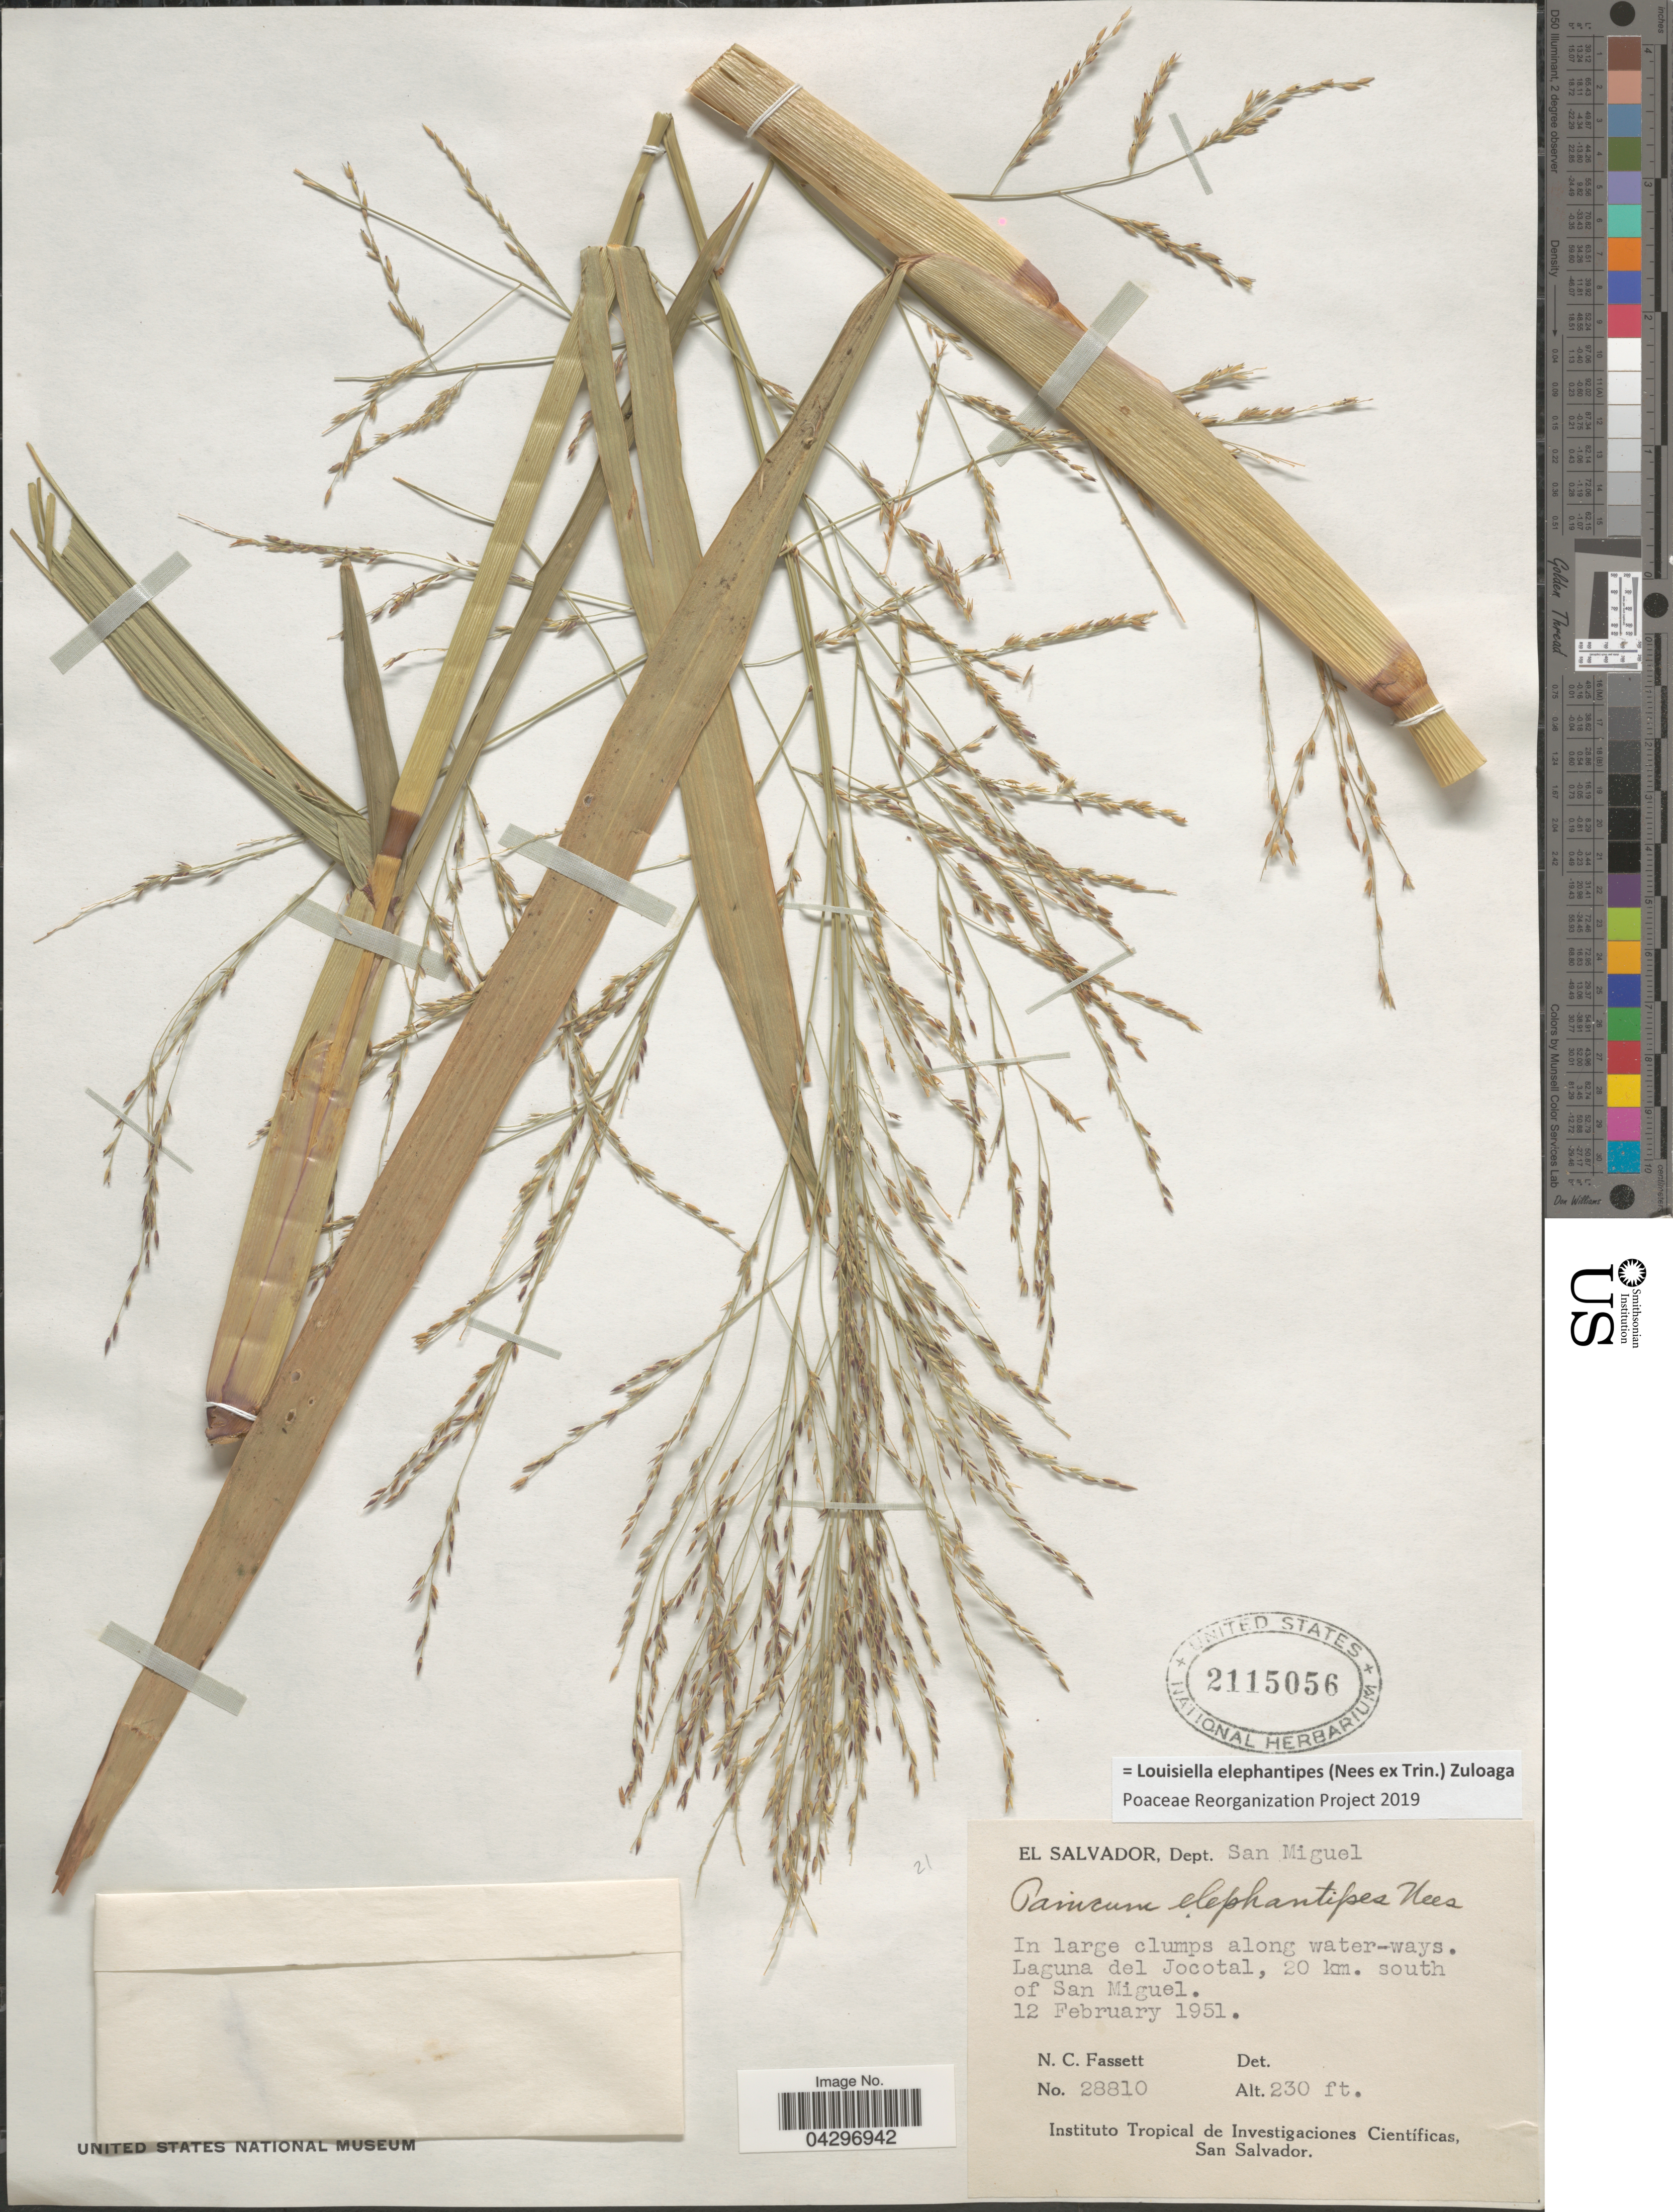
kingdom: Plantae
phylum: Tracheophyta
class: Liliopsida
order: Poales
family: Poaceae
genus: Louisiella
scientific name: Louisiella elephantipes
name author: (Nees ex Trin.) Zuloaga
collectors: N. C. Fassett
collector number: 28810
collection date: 1951-02-12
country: El Salvador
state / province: San Miguel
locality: Dept. San Miguel. Along water-ways. Laguna del Jocotal, 20 km. south of San Miguel.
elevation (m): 70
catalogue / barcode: US 2115056